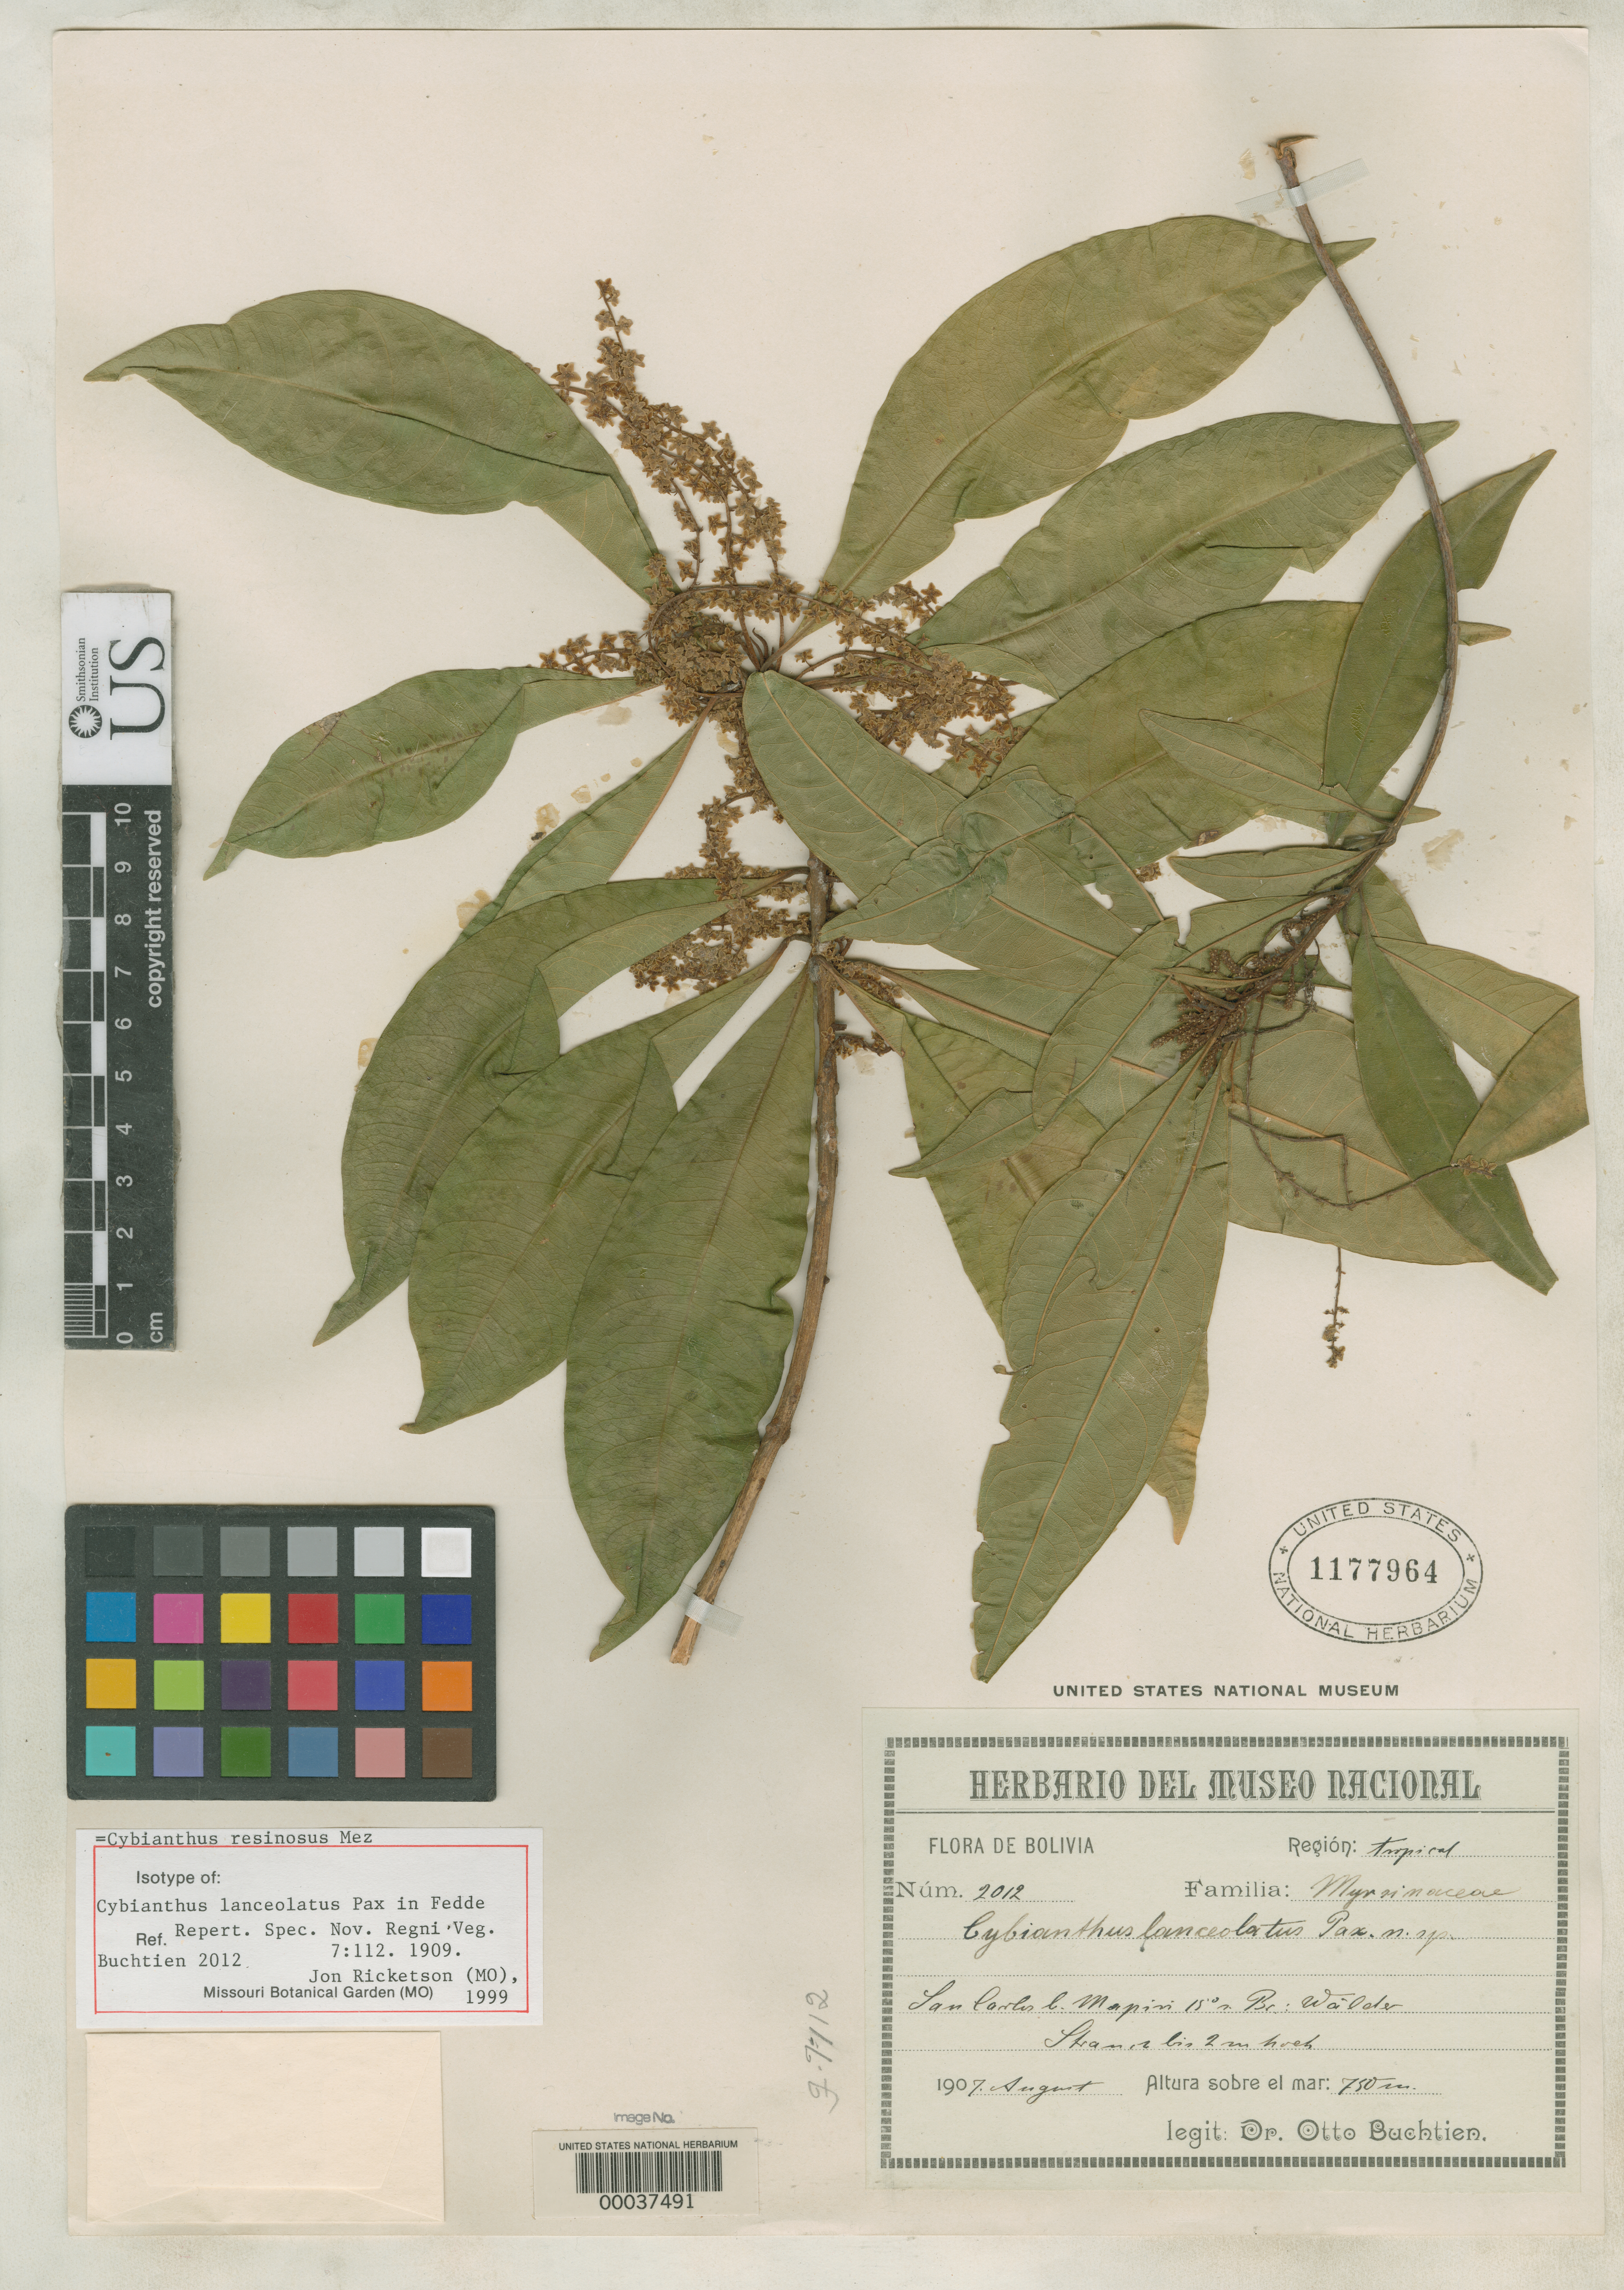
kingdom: Plantae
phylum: Tracheophyta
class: Magnoliopsida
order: Ericales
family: Primulaceae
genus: Cybianthus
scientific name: Cybianthus lanceolatus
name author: Pax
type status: Isotype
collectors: O. Buchtien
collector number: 2012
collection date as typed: Aug 1907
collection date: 1907-08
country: Bolivia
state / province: La Paz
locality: San Carlos, Mapiri., nr. Walden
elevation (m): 750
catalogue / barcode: US 1177964